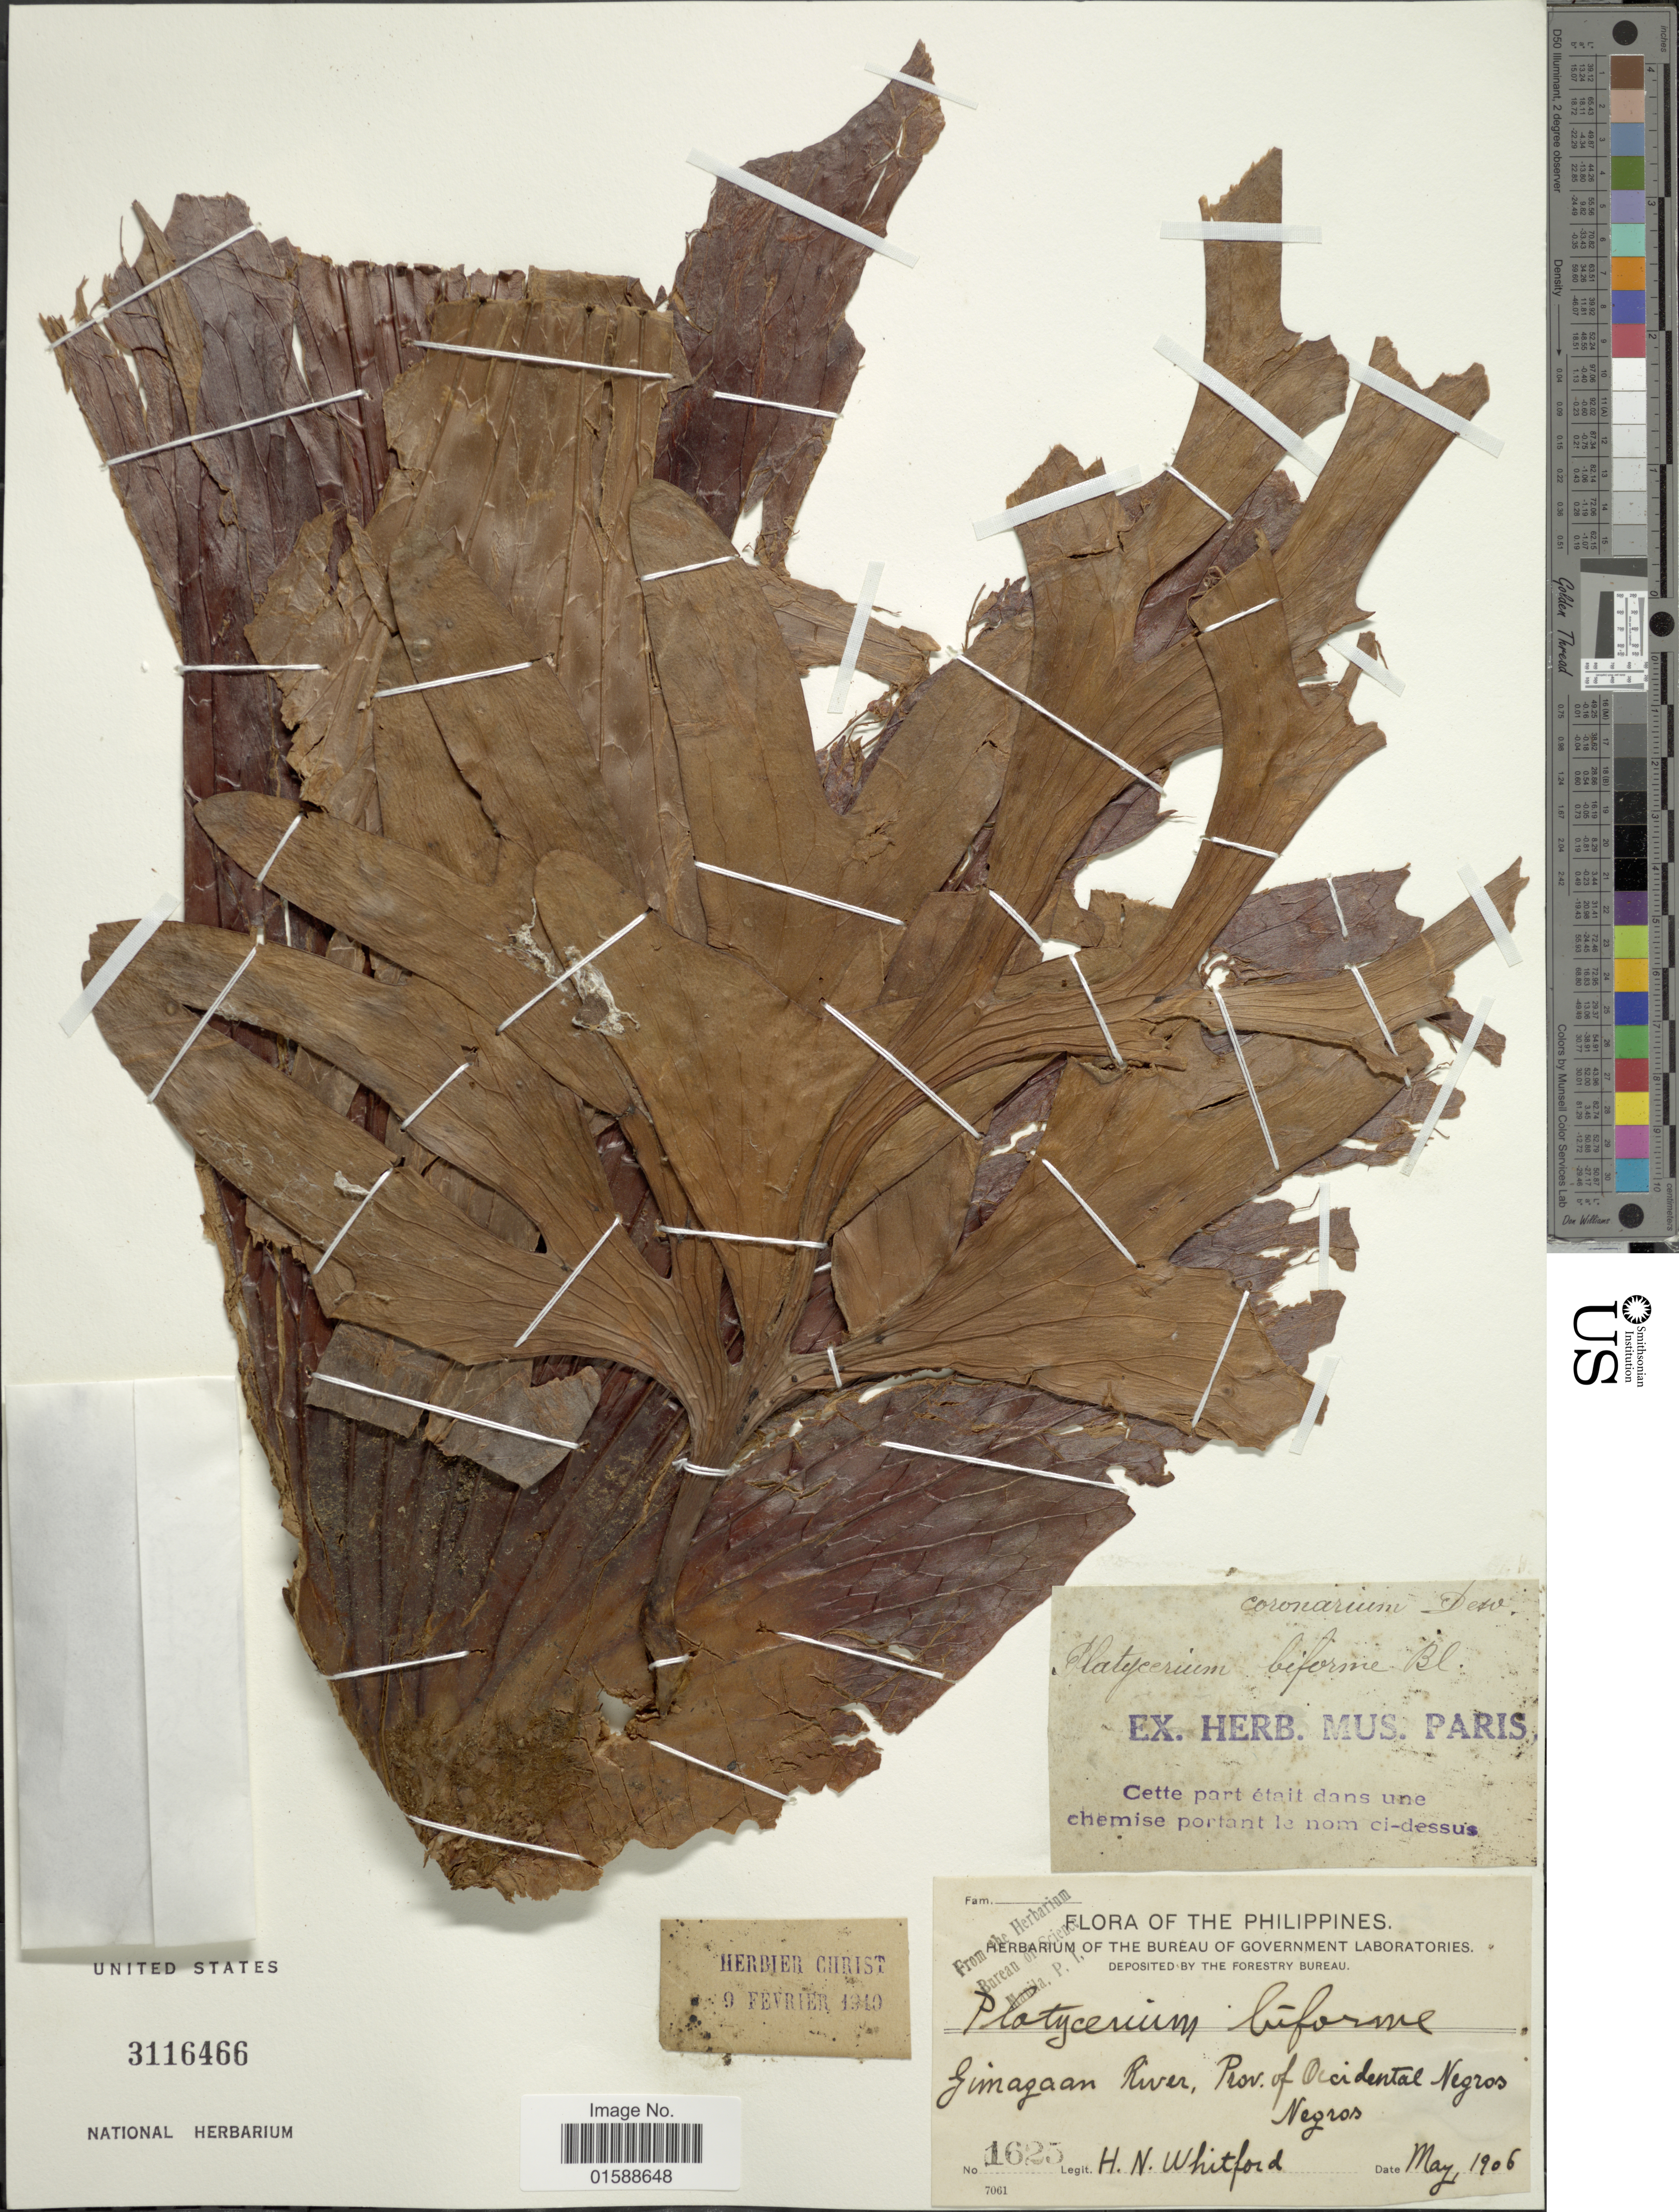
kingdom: Plantae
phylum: Tracheophyta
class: Polypodiopsida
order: Polypodiales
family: Polypodiaceae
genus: Platycerium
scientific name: Platycerium coronarium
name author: (K.D. Koenig ex O.F. Müll.) Desv.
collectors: H. N. Whitford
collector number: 1625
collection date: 1906-05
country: Philippines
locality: Gimagaan River, Prov. of Occidental Negros. Negros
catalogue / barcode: US 3116466